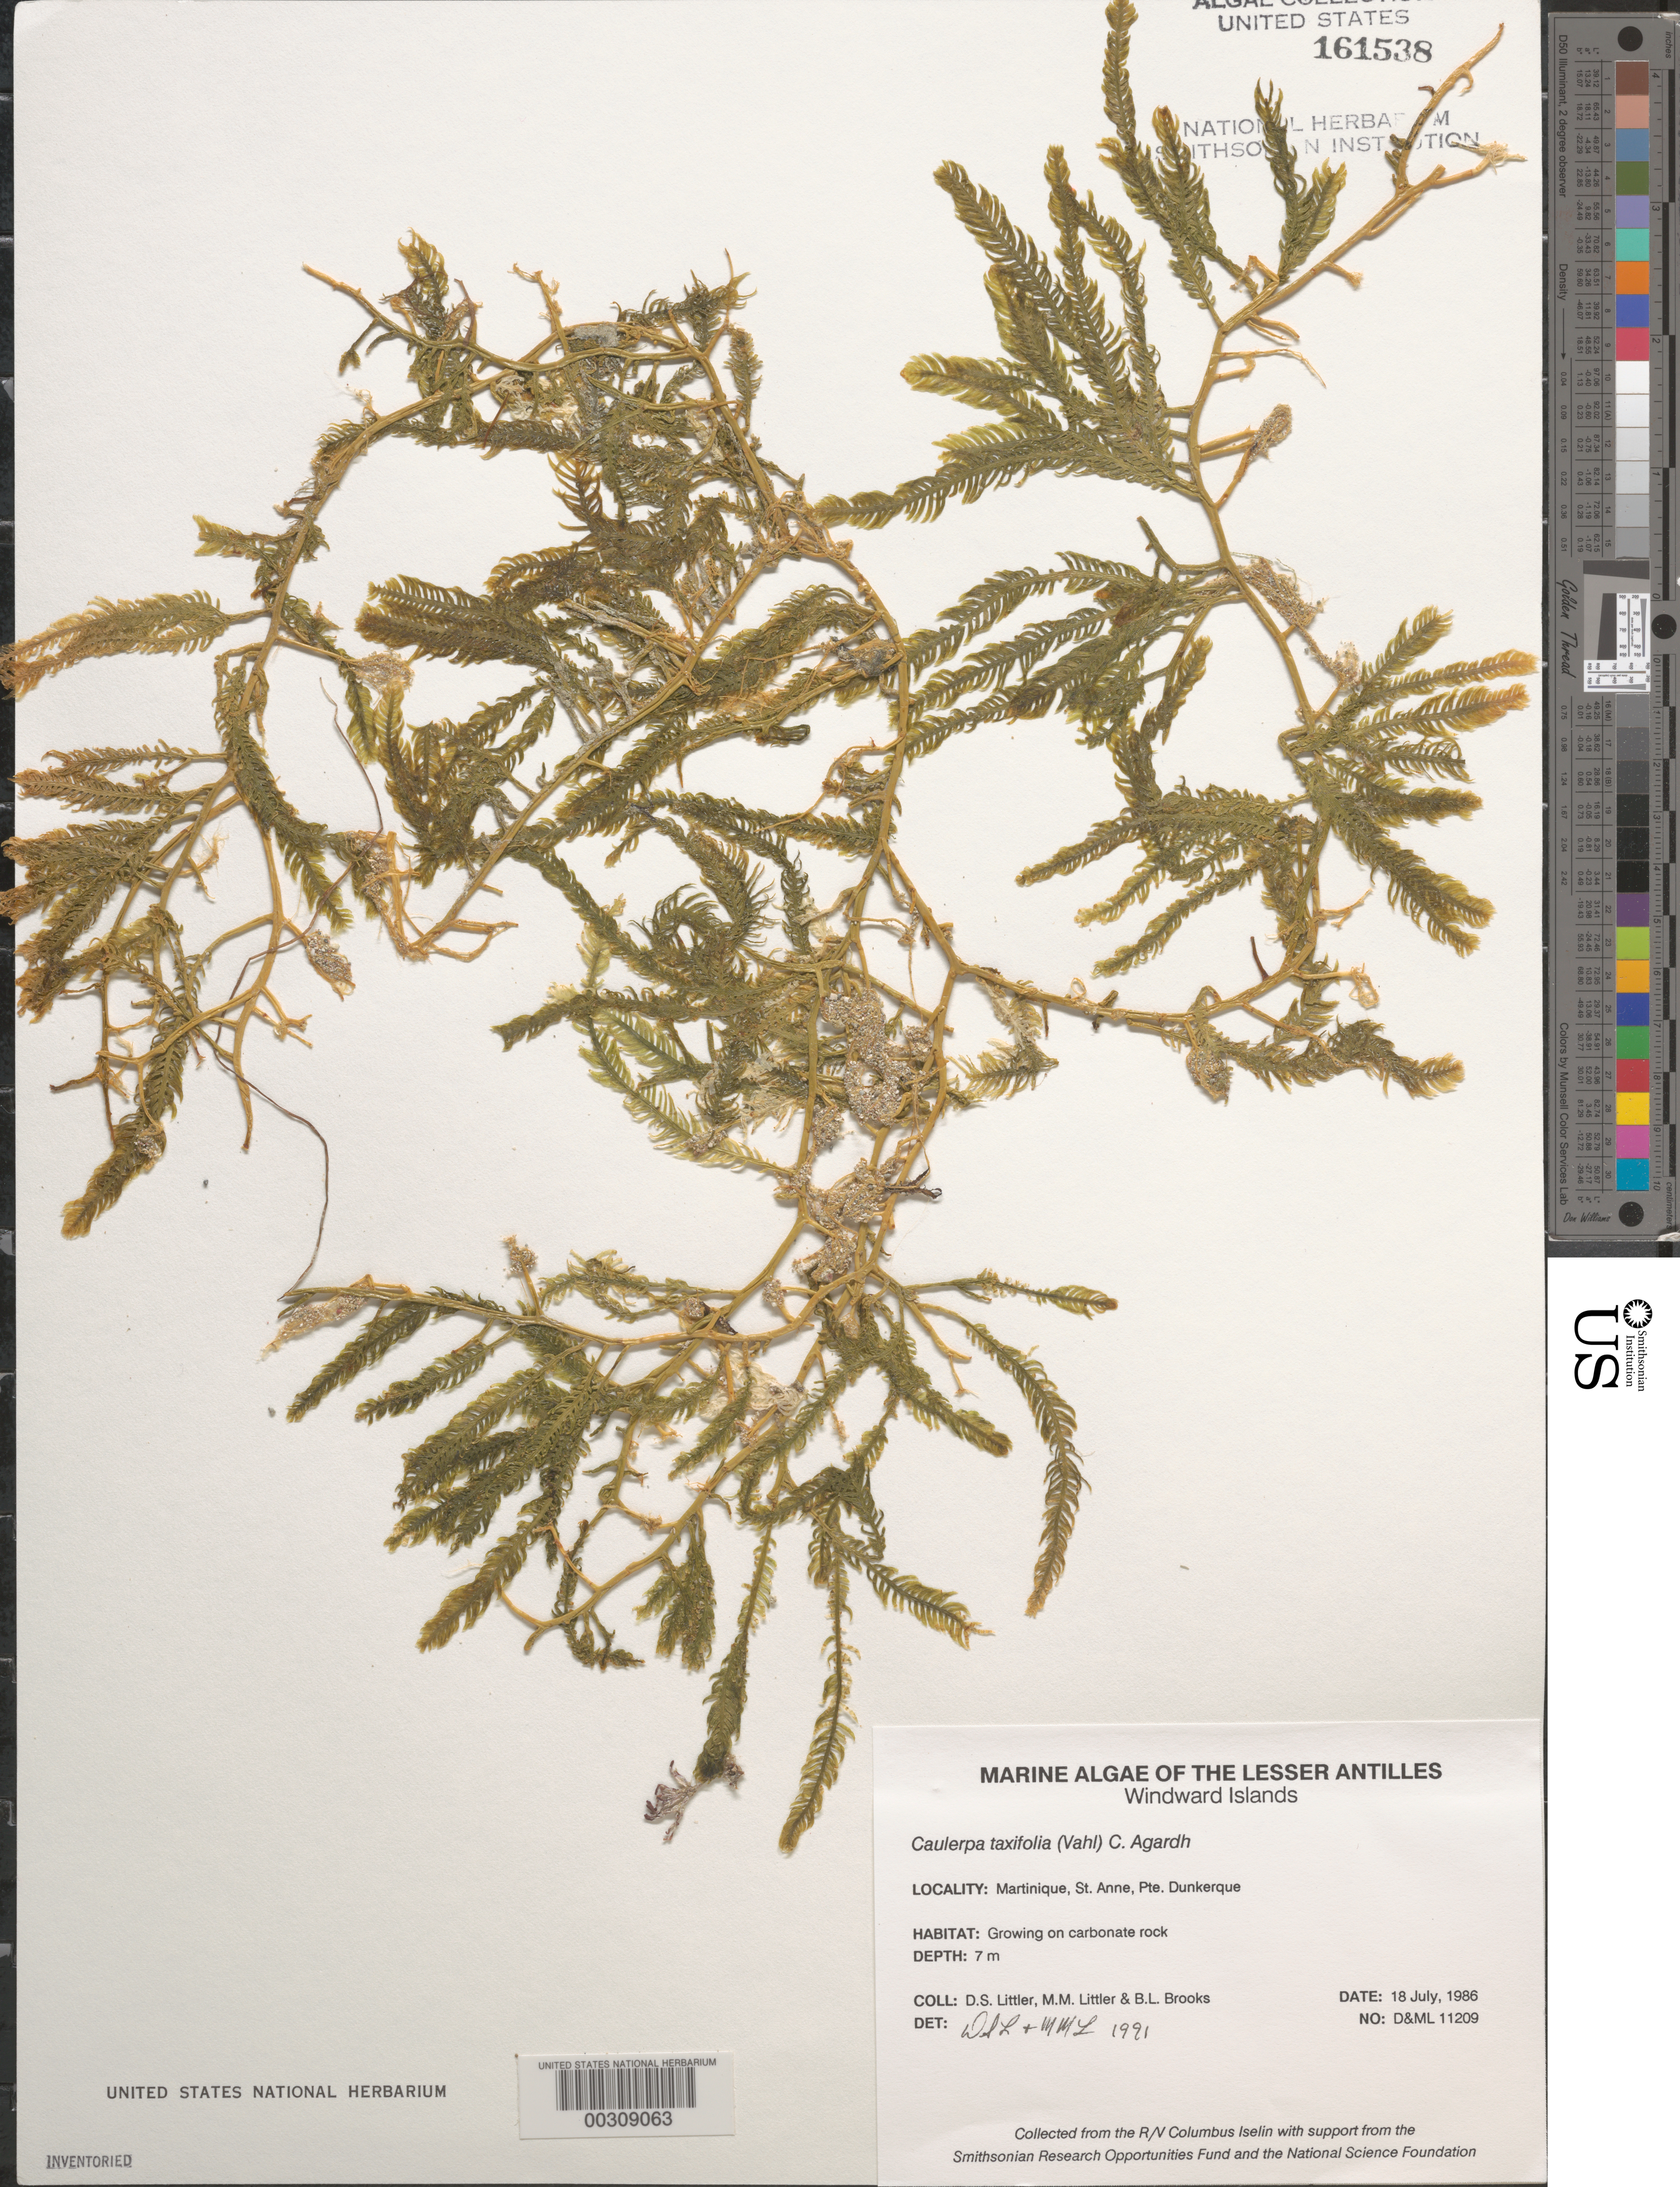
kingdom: Plantae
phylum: Chlorophyta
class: Ulvophyceae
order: Bryopsidales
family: Caulerpaceae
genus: Caulerpa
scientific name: Caulerpa taxifolia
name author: (M. Vahl) C. Agardh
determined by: Littler, D. S.; Littler, M. M.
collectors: D. S. Littler, M. M. Littler & B. Brooks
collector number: D&ML 11209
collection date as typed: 18 Jul 1986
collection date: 1986-07-18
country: Martinique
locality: St. Anne, Pointe Dunkerque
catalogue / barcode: US 161538